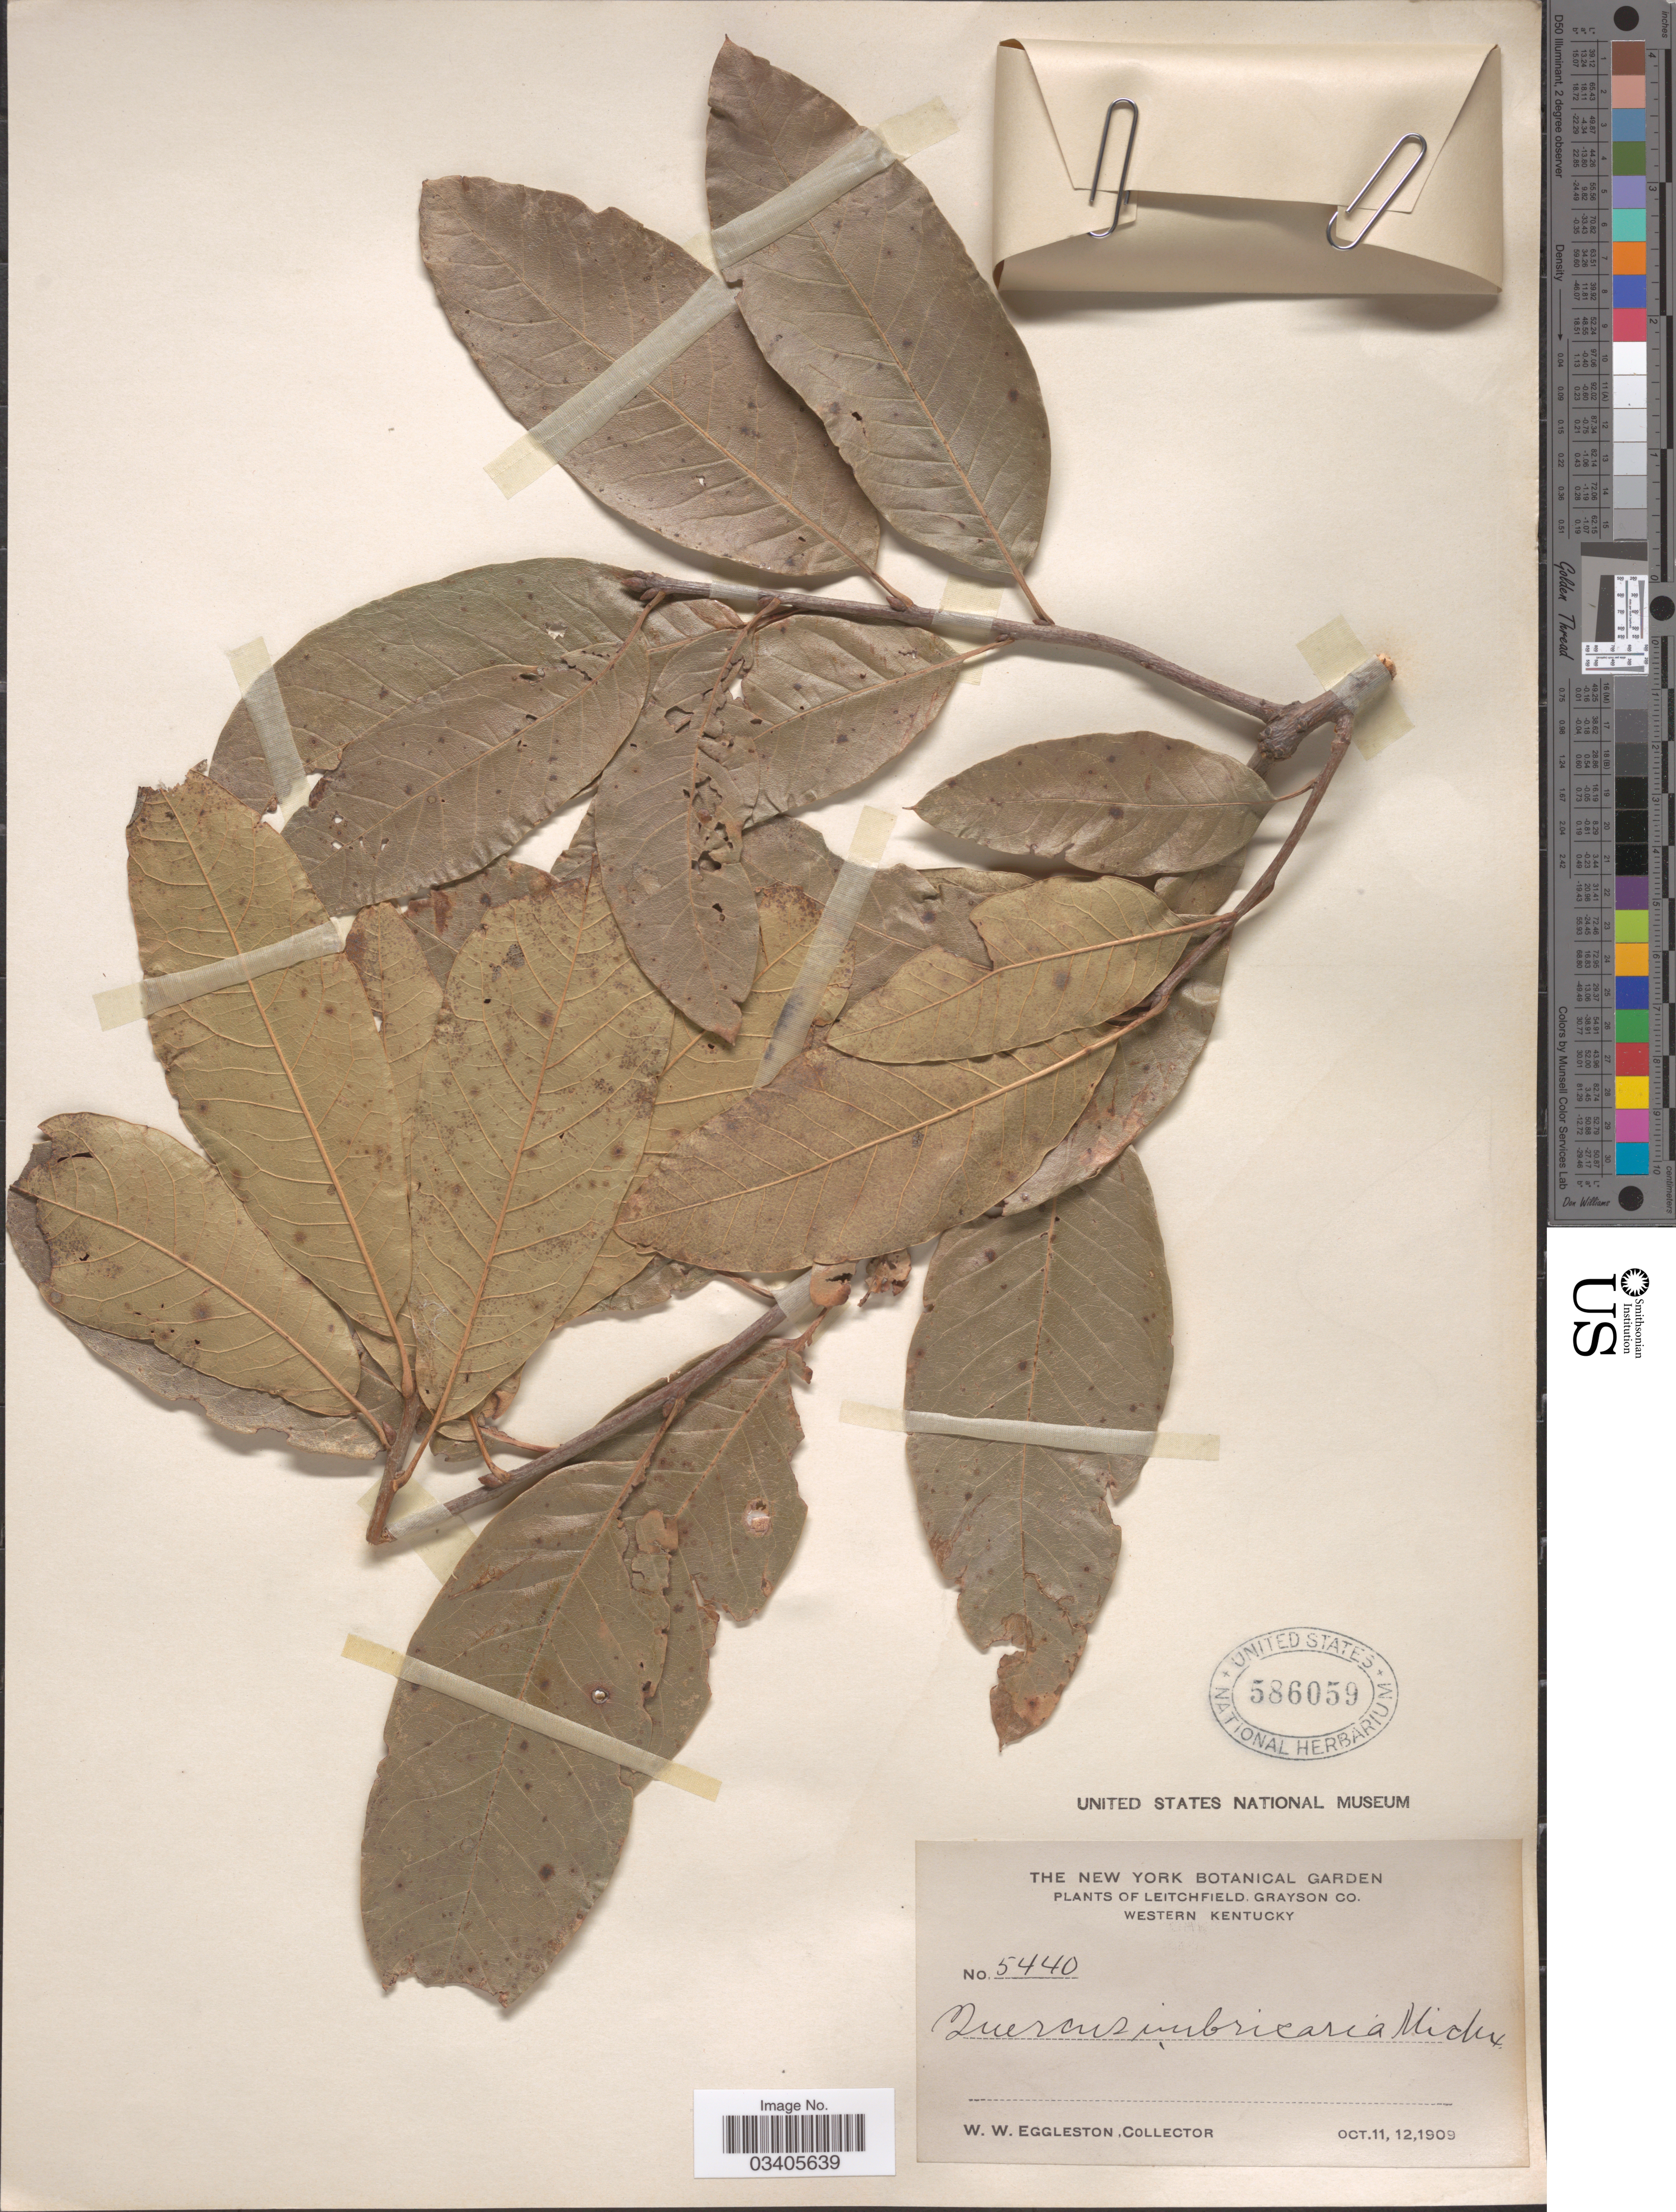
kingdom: Plantae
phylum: Tracheophyta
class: Magnoliopsida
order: Fagales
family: Fagaceae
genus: Quercus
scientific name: Quercus imbricaria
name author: Michx.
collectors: W. W. Eggleston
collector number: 5440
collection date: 1909-10-11/1909-10-12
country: United States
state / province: Kentucky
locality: Leitchfield, Grayson Co. Western Kentucky.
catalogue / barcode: US 586059